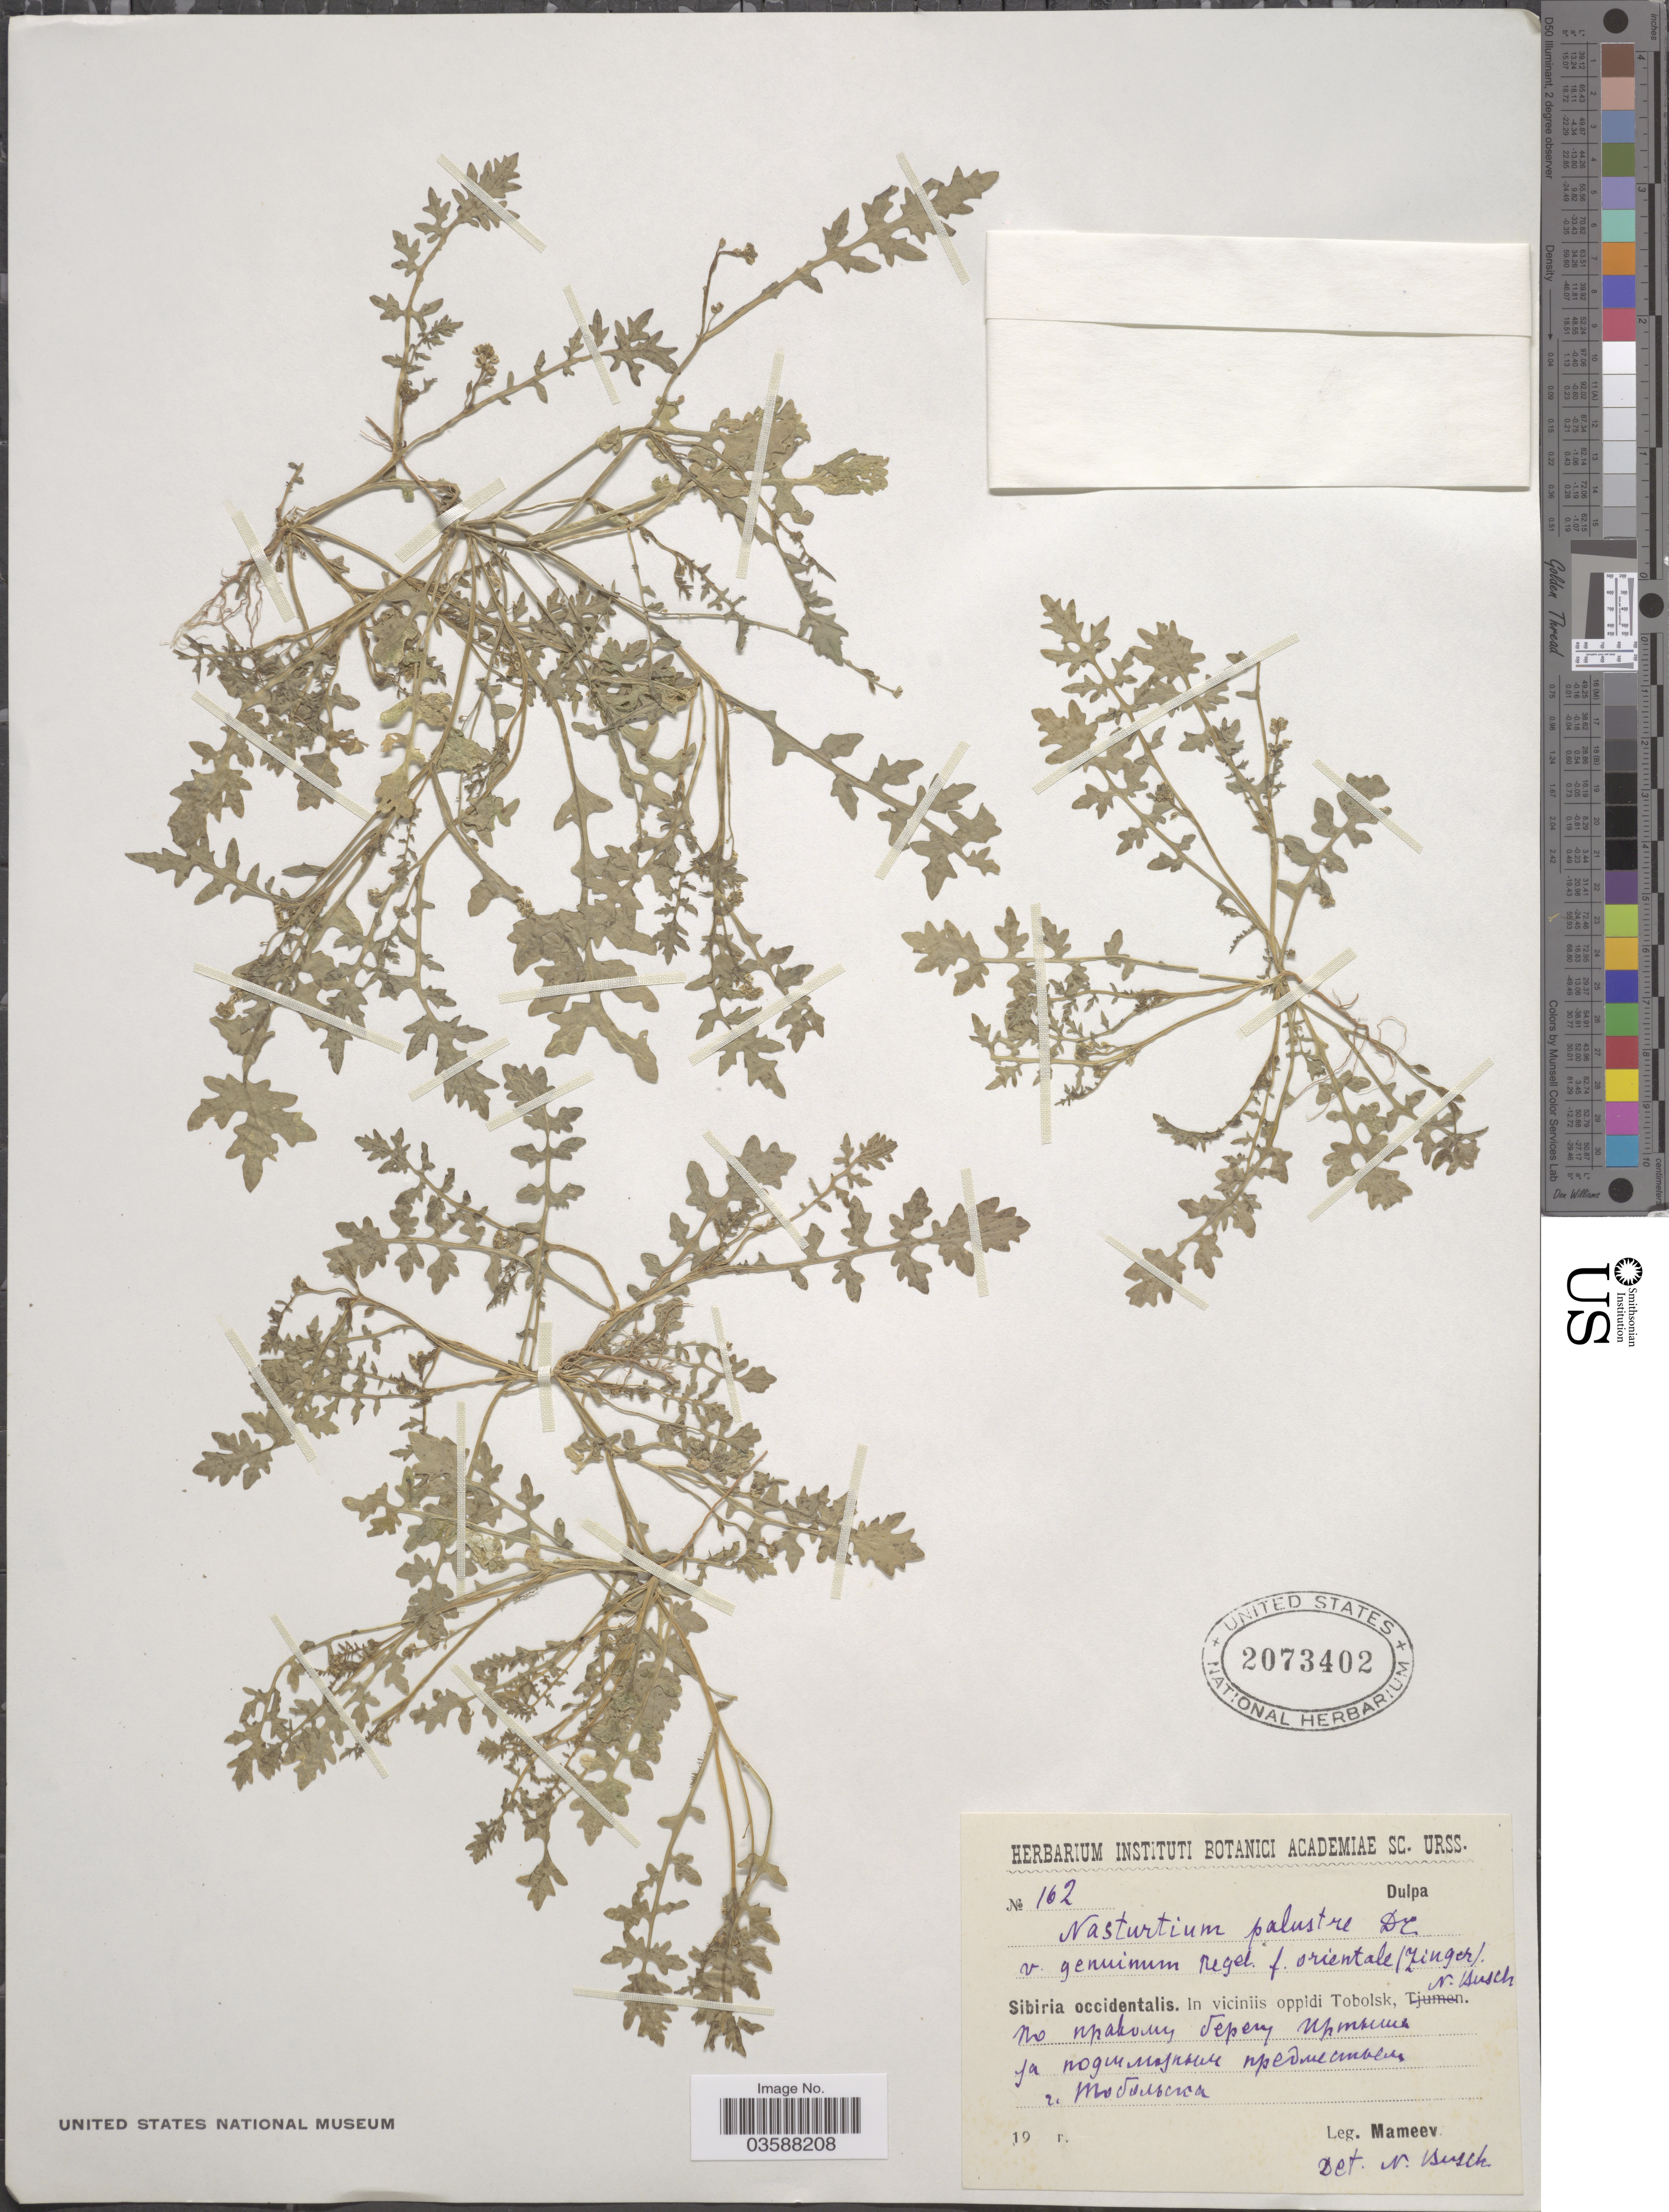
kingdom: Plantae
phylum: Tracheophyta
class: Magnoliopsida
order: Brassicales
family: Brassicaceae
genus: Rorippa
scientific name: Rorippa palustris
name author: (L.) Besser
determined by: Strong, M. T., (US), Smithsonian Institution - National Museum of Natural History (UNITED STATES)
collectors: Mameev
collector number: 162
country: Russian Federation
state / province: Tyumen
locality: Sibiria occidentalis. In viciniis oppidi Tobolsk, right shore of river Irtysh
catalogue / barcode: US 2073402